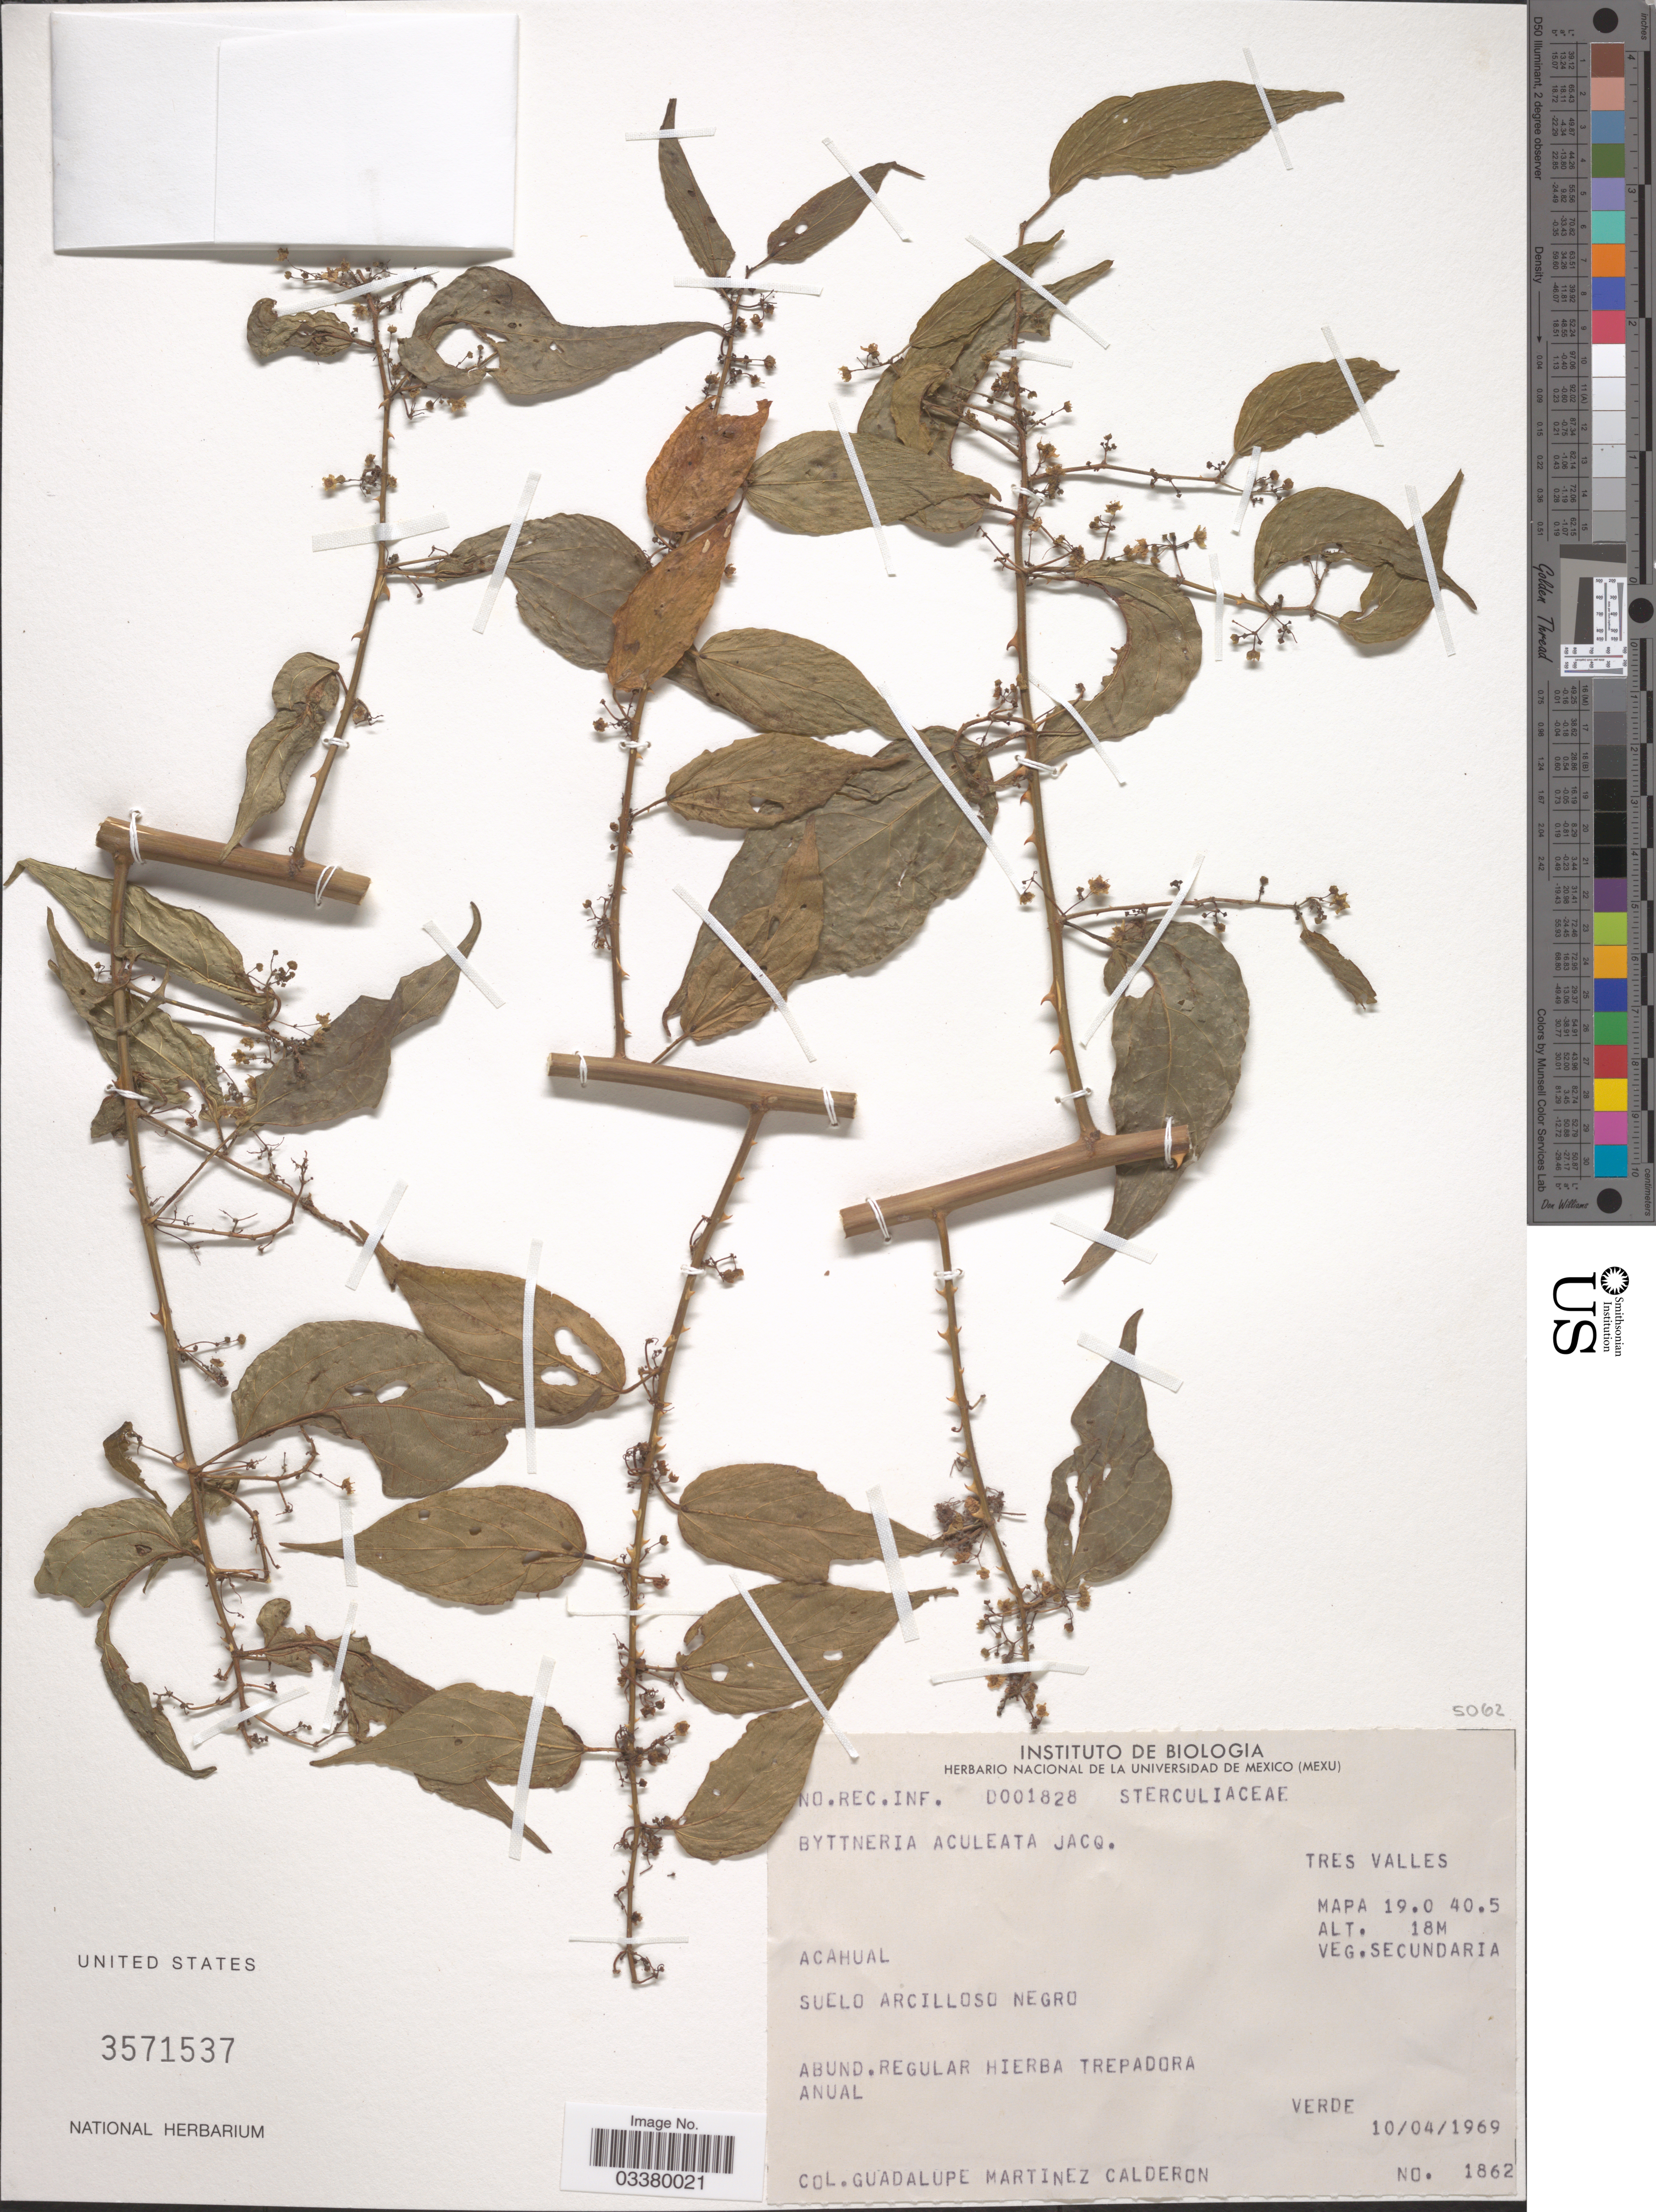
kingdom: Plantae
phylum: Tracheophyta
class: Magnoliopsida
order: Malvales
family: Malvaceae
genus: Byttneria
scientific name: Byttneria aculeata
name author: (Jacq.) Jacq.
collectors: G. Martinez-C.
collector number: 1862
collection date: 1969-04-10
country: Mexico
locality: Tres Valles. Mapa 19.0 40.5.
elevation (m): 18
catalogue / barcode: US 3571537